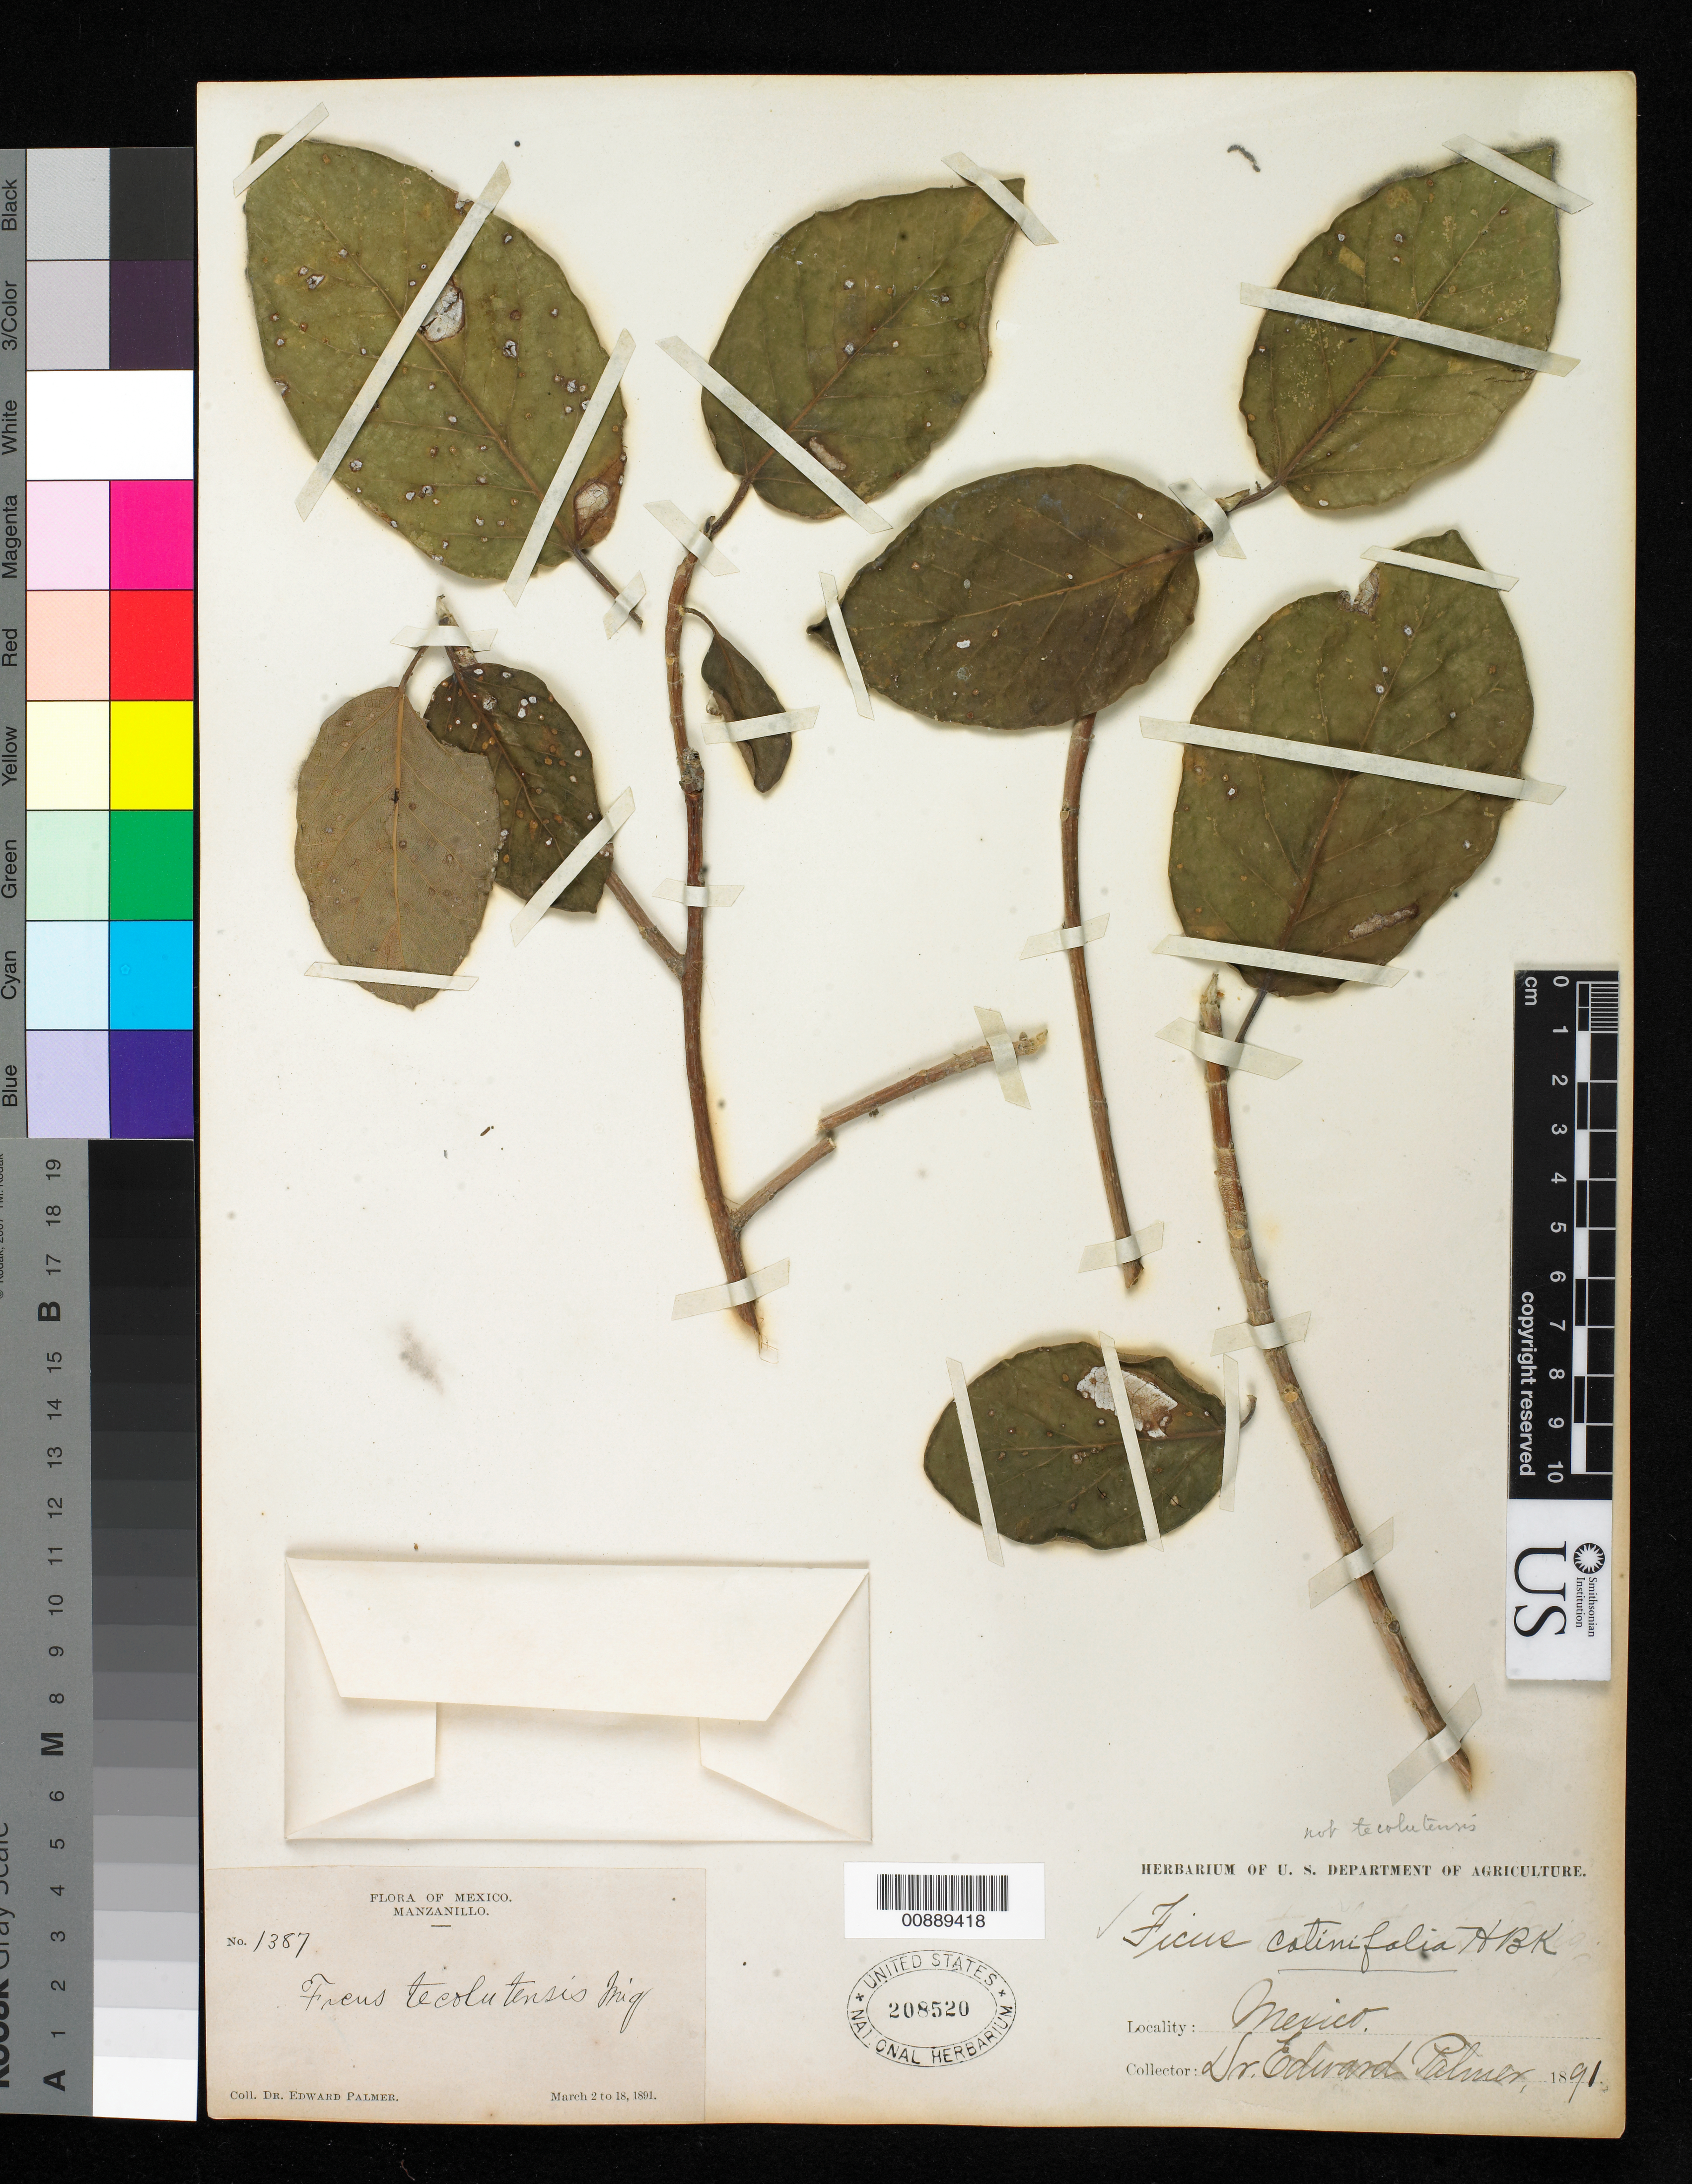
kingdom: Plantae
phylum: Tracheophyta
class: Magnoliopsida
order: Rosales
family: Moraceae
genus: Ficus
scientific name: Ficus cotinifolia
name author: Kunth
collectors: E. Palmer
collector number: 1387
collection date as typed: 02 Mar 1891 to 18 Mar 1891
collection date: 1891-03-02/1891-03-18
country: Mexico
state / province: Colima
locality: Manzanillo, Colima.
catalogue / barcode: US 208520